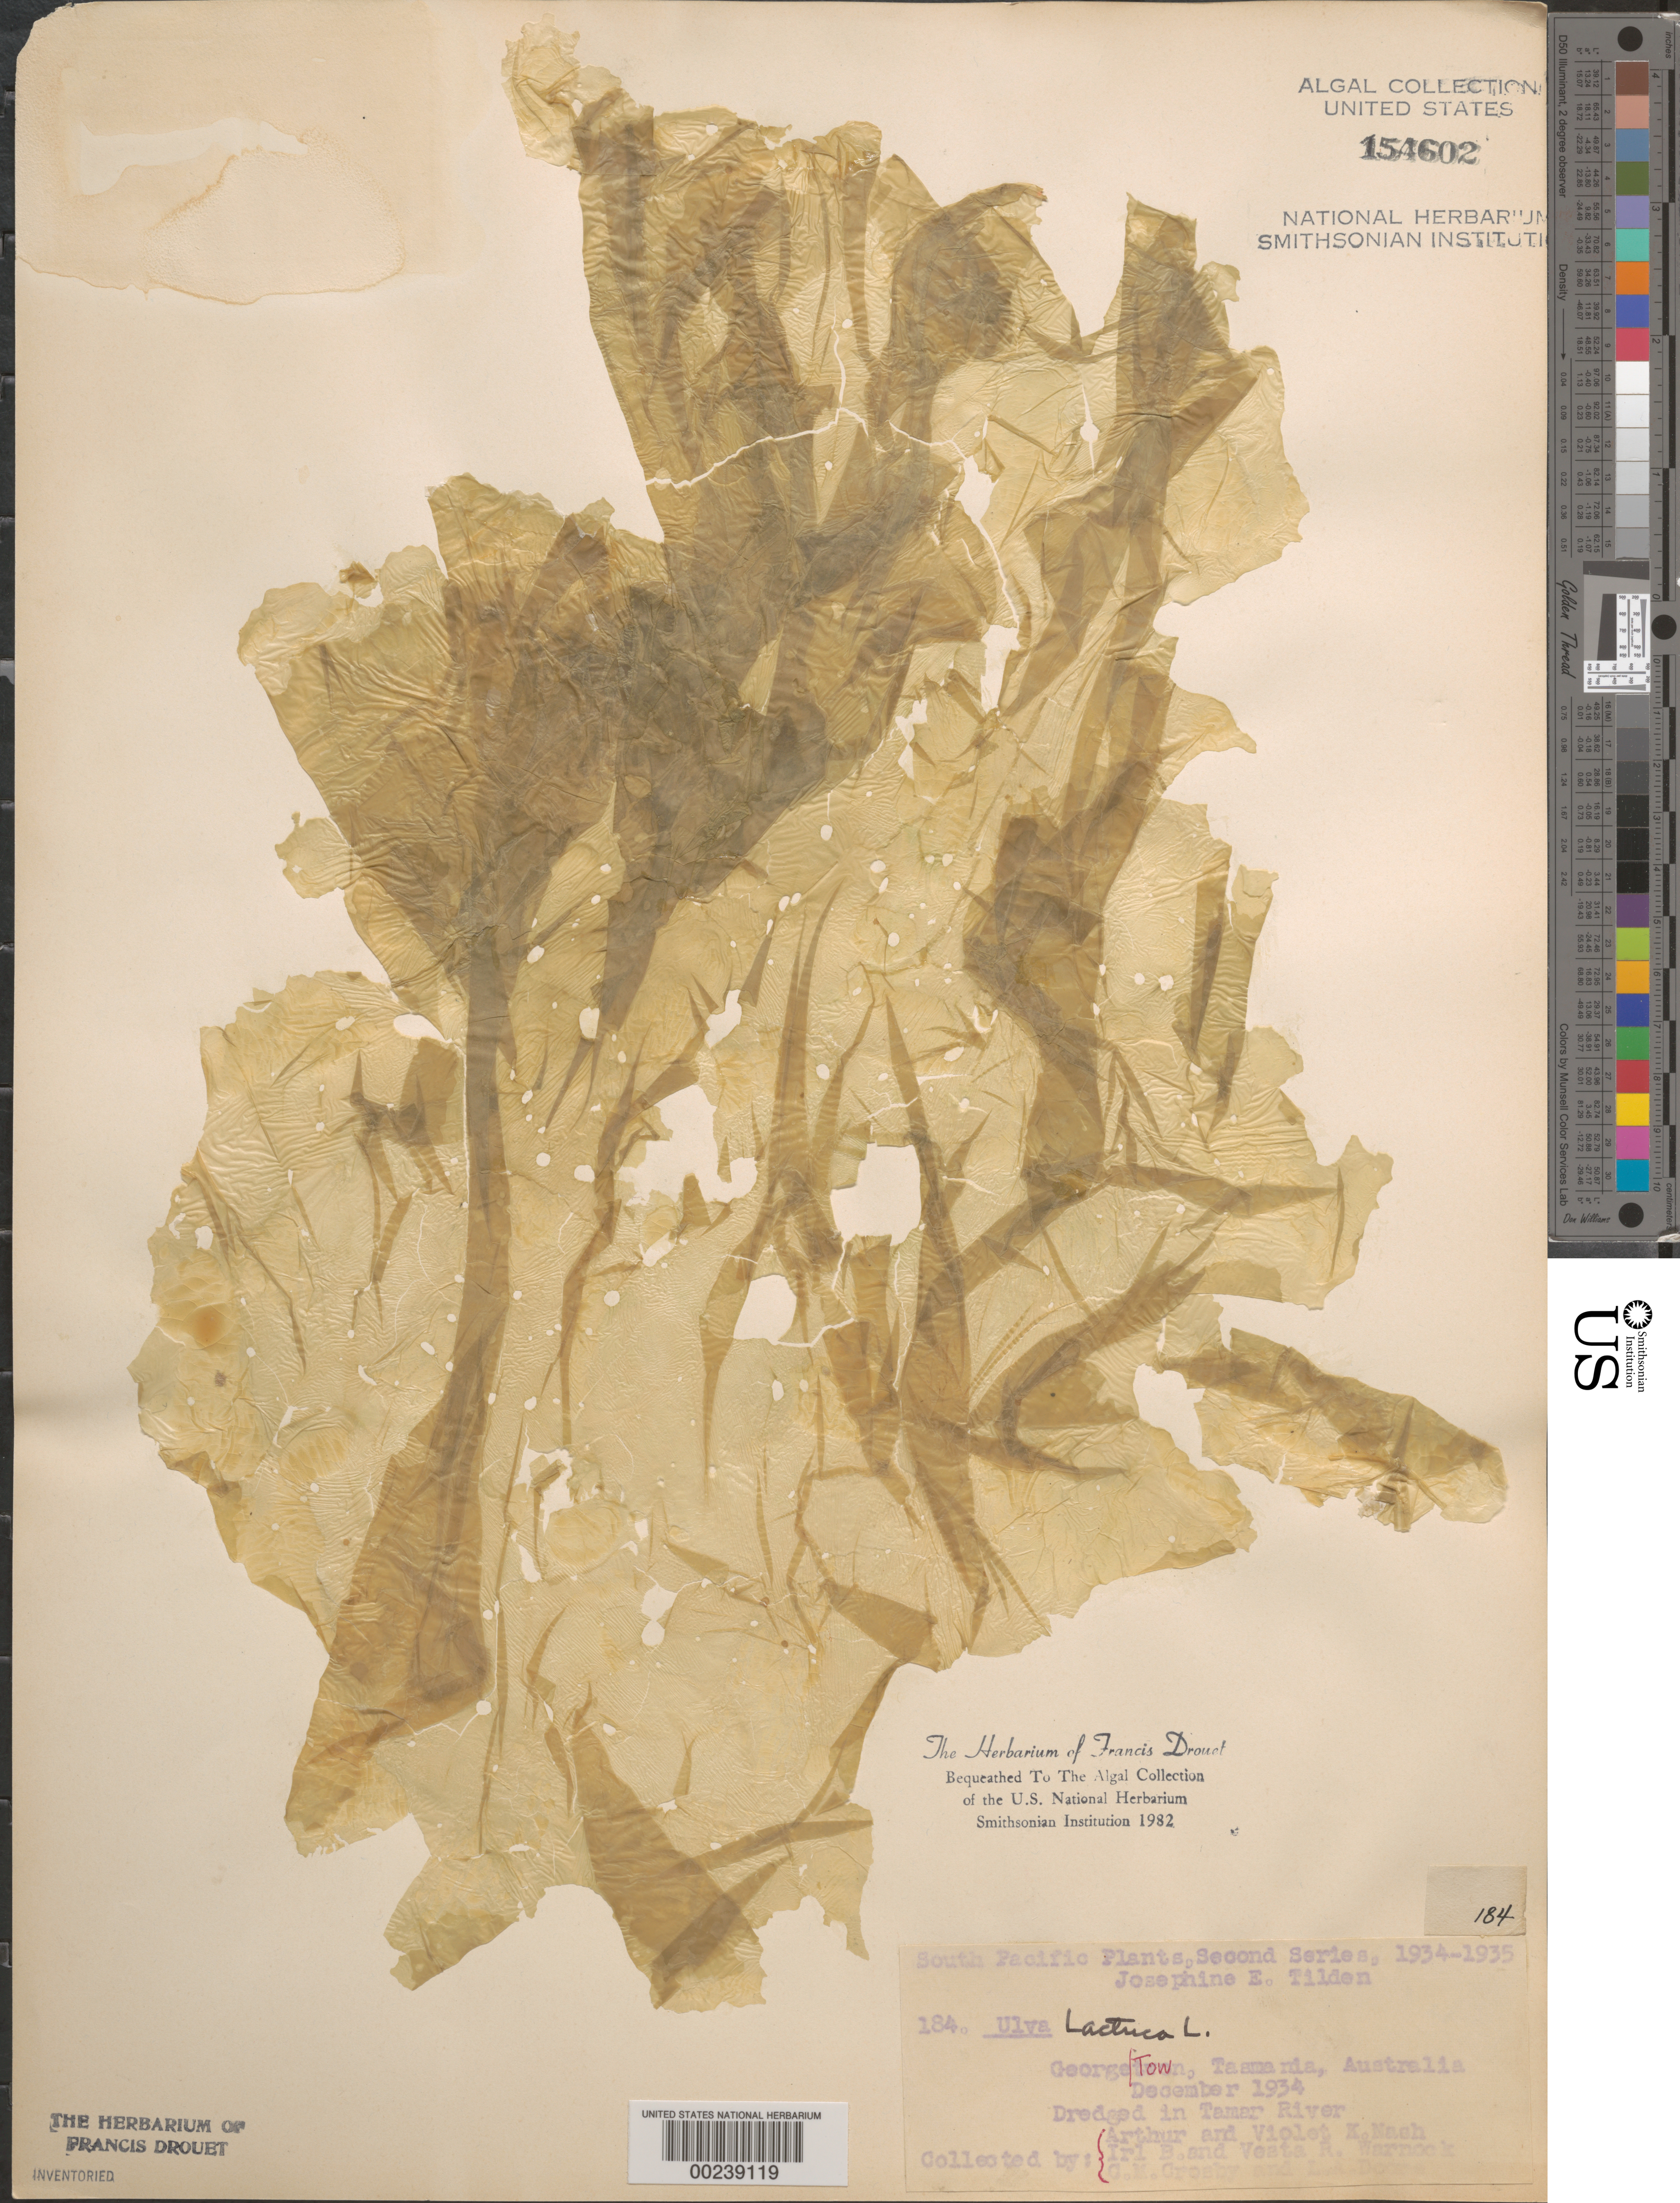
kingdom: Plantae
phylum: Chlorophyta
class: Ulvophyceae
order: Ulvales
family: Ulvaceae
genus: Ulva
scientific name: Ulva lactuca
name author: L.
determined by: Drouet, F. E.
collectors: A. Nash, V. K. Nash, I. Warnock, V. Warnock, C. M. Crosby & L. Doore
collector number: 184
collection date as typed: Dec 1934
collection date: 1934-12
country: Australia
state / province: Tasmania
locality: George Town, Tamar River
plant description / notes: Tilden, South Pacific Plants, Second Series, 1934-1935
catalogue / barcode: US 154602